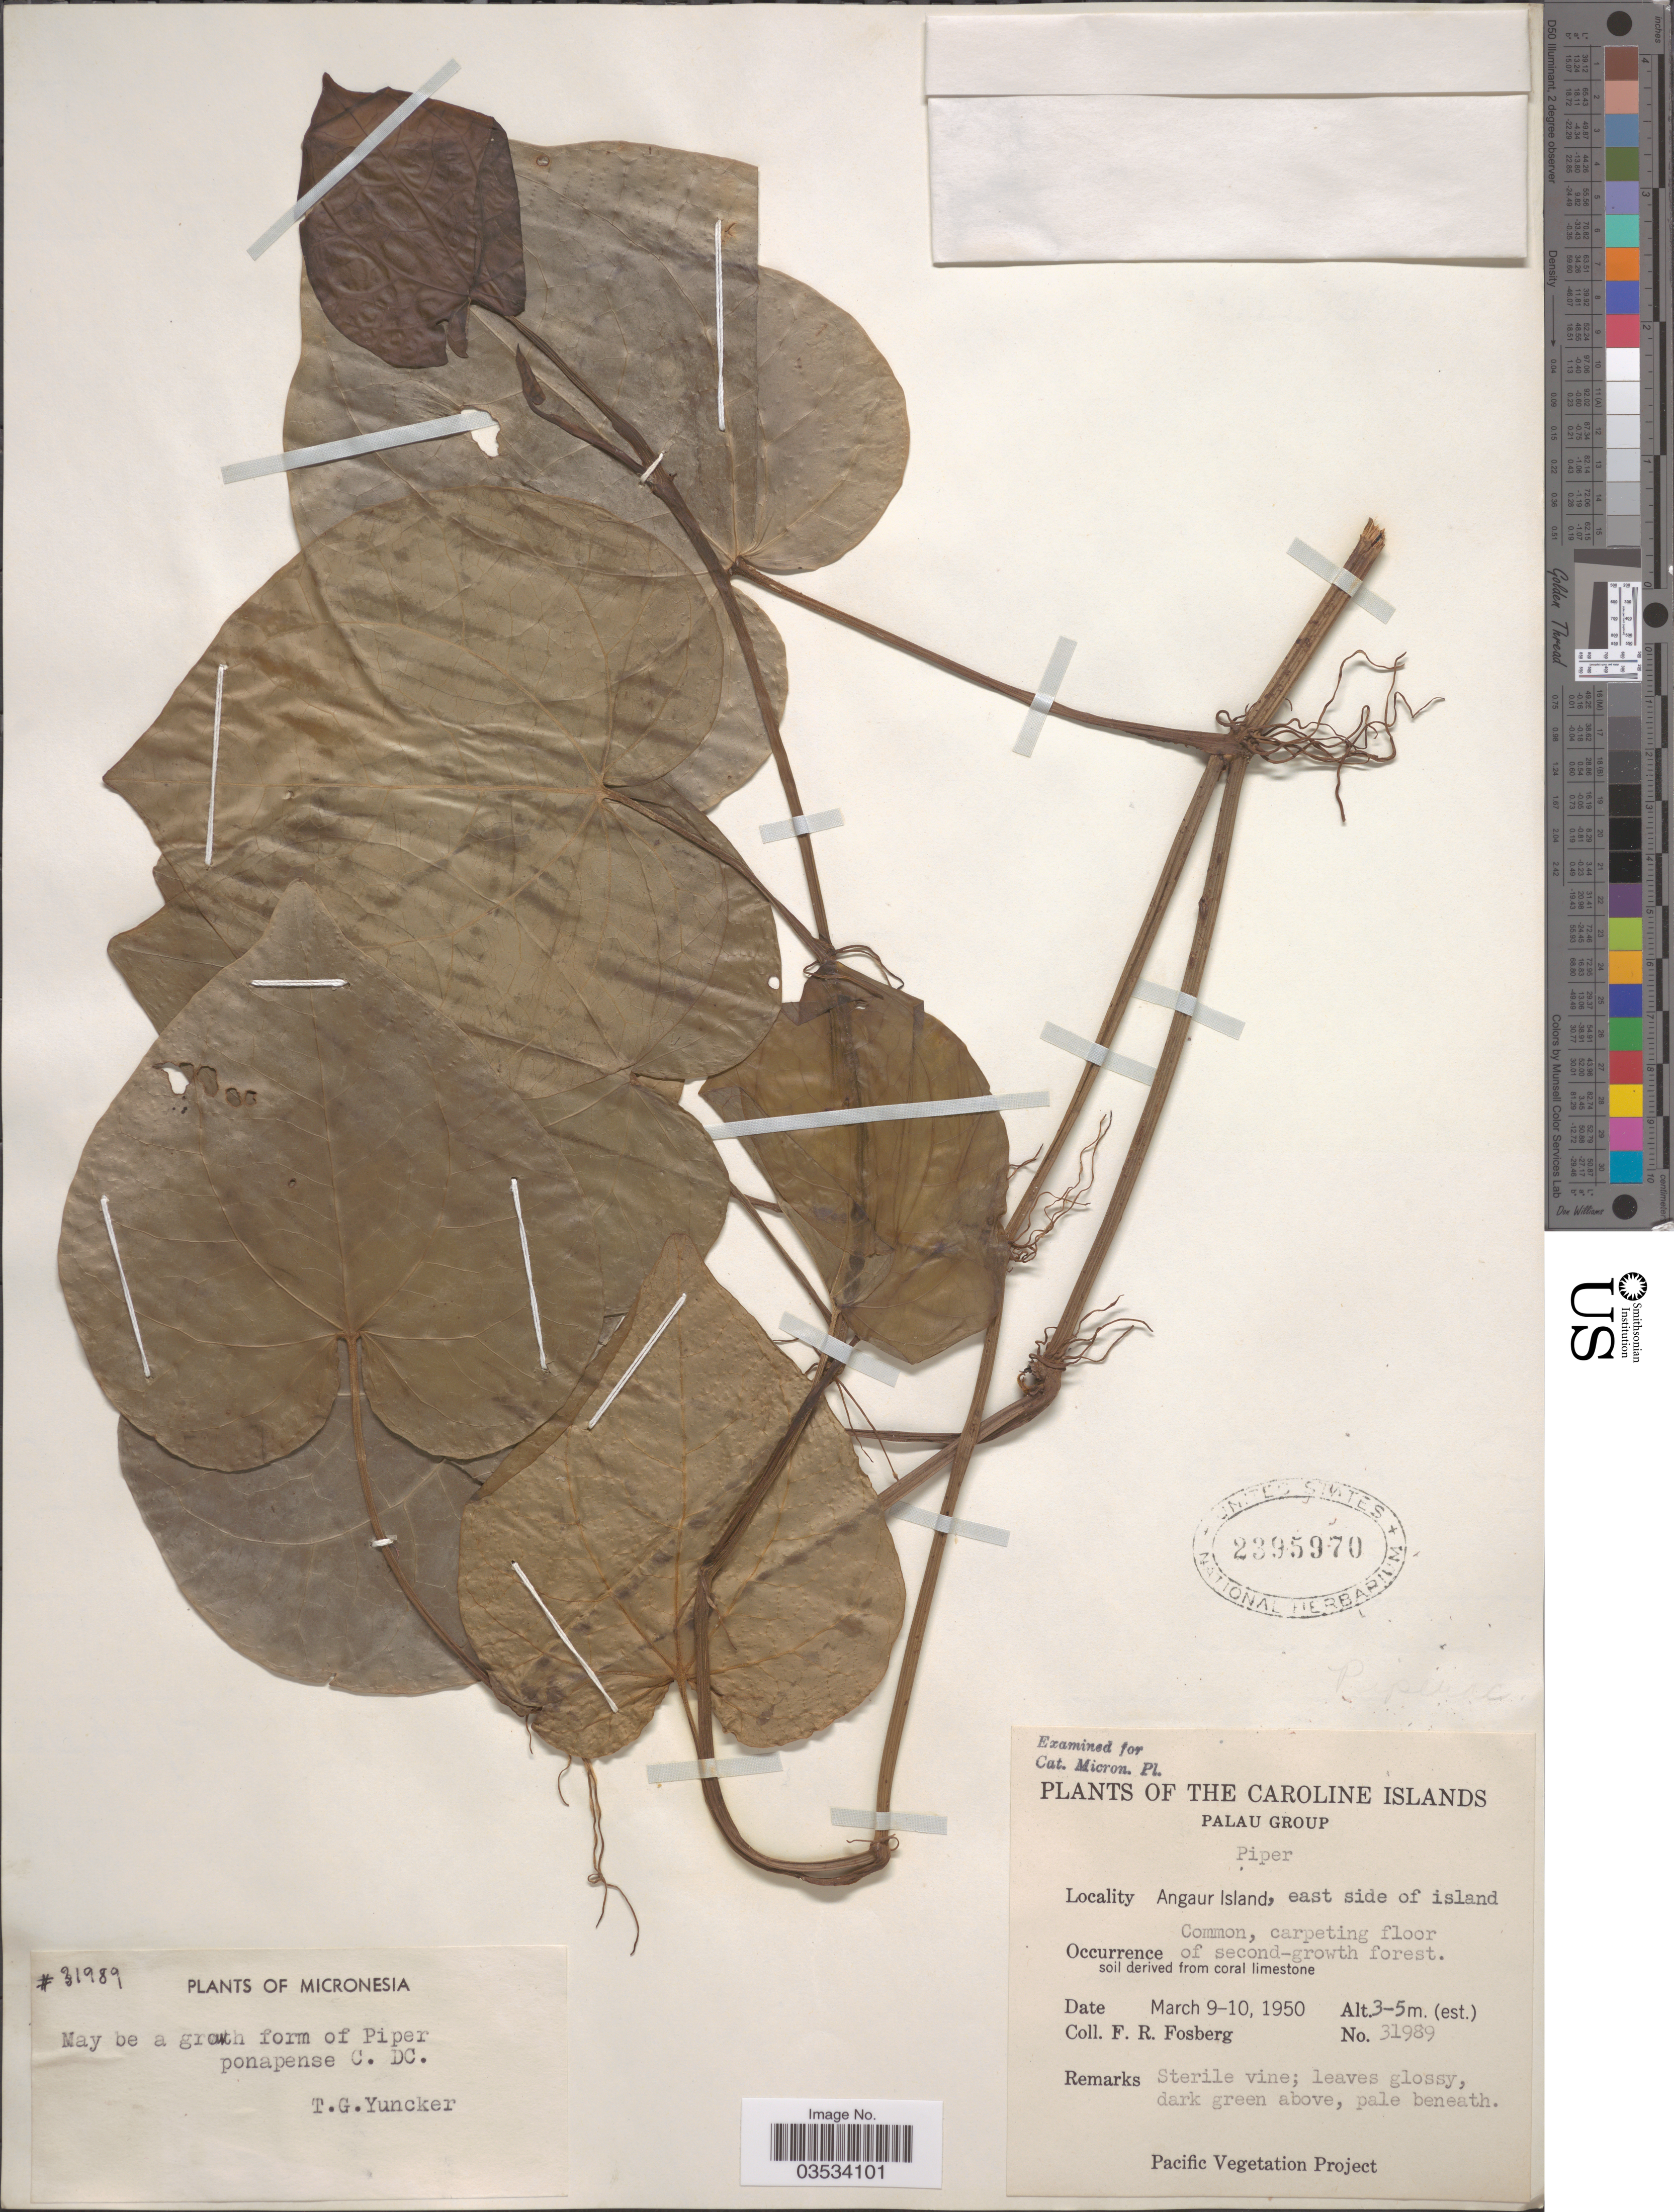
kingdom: Plantae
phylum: Tracheophyta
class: Magnoliopsida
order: Piperales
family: Piperaceae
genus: Piper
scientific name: Piper sp.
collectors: F. R. Fosberg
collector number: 31989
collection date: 1950-03-09/1950-03-10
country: Palau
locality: Micronesia. The Caroline Islands. Palau Group. Angaur Island, east side of island.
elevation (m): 3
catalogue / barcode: US 2395970